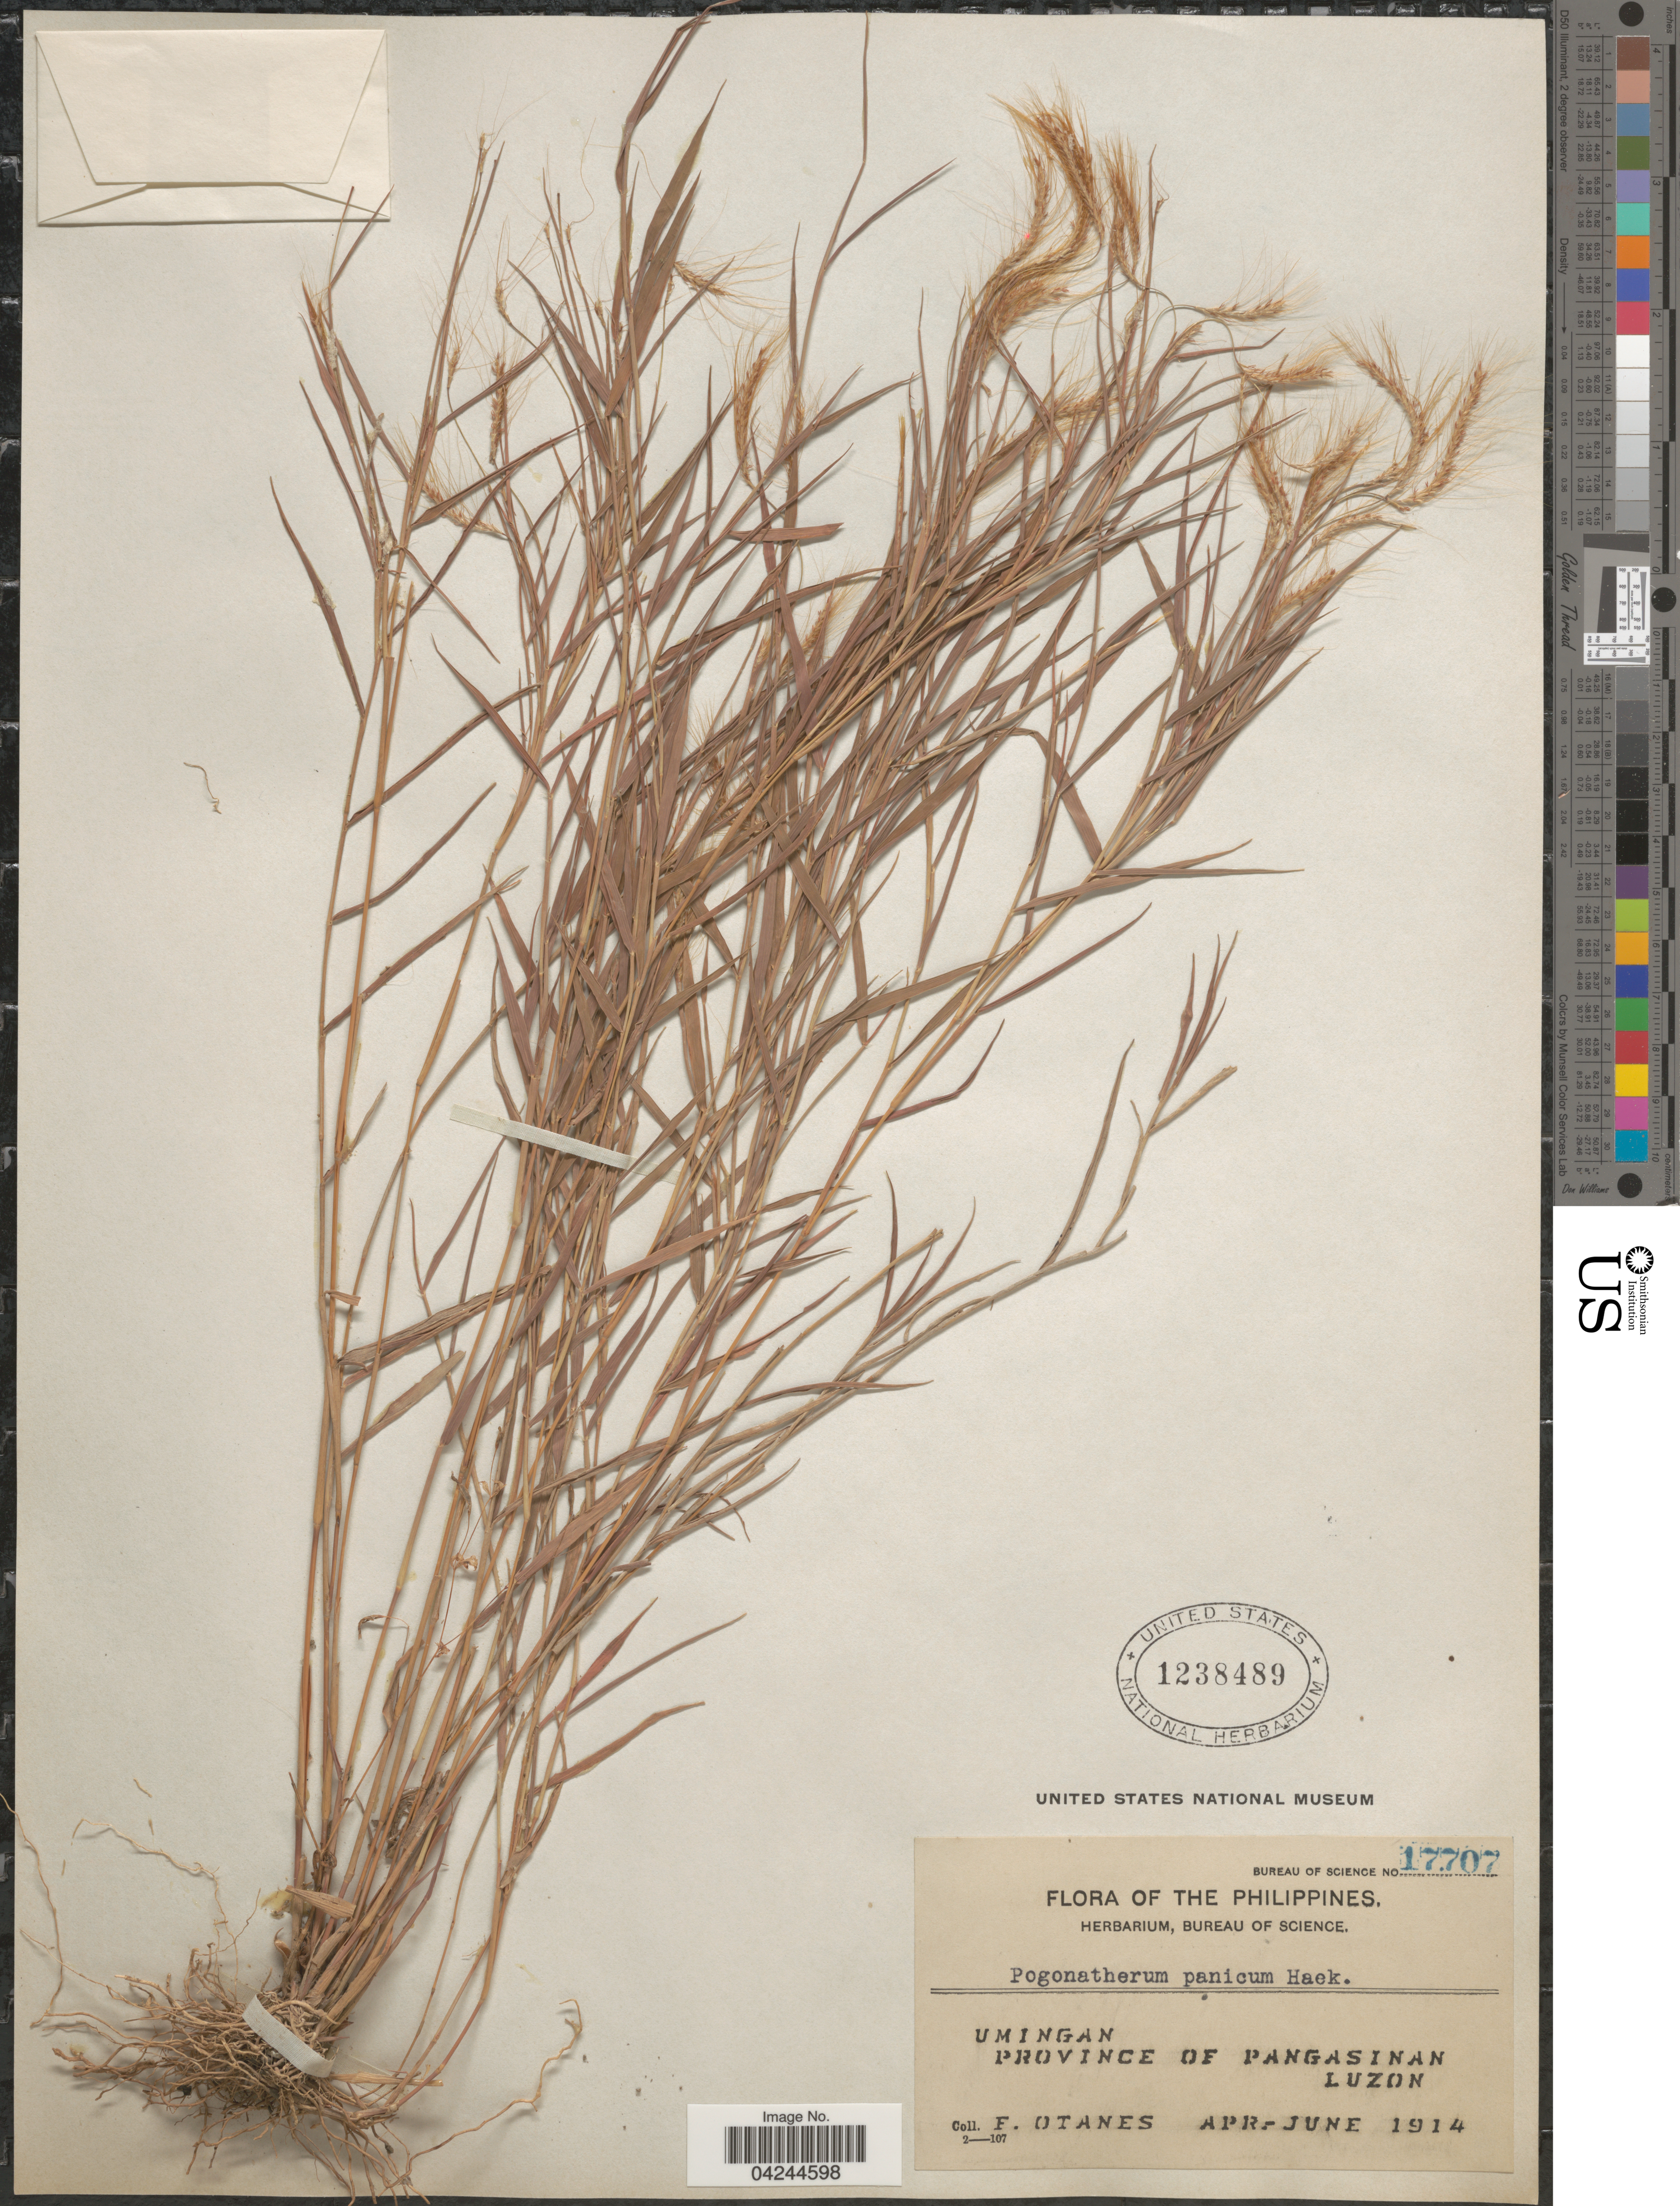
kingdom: Plantae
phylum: Tracheophyta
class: Liliopsida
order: Poales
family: Poaceae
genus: Pogonatherum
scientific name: Pogonatherum crinitum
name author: (Thunb.) Kunth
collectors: F. Q. Otanes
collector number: Bureau of Science 17707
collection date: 1914-04/1914-06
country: Philippines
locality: Umingan. Province of Pangasinan. Luzon.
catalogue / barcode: US 1238489